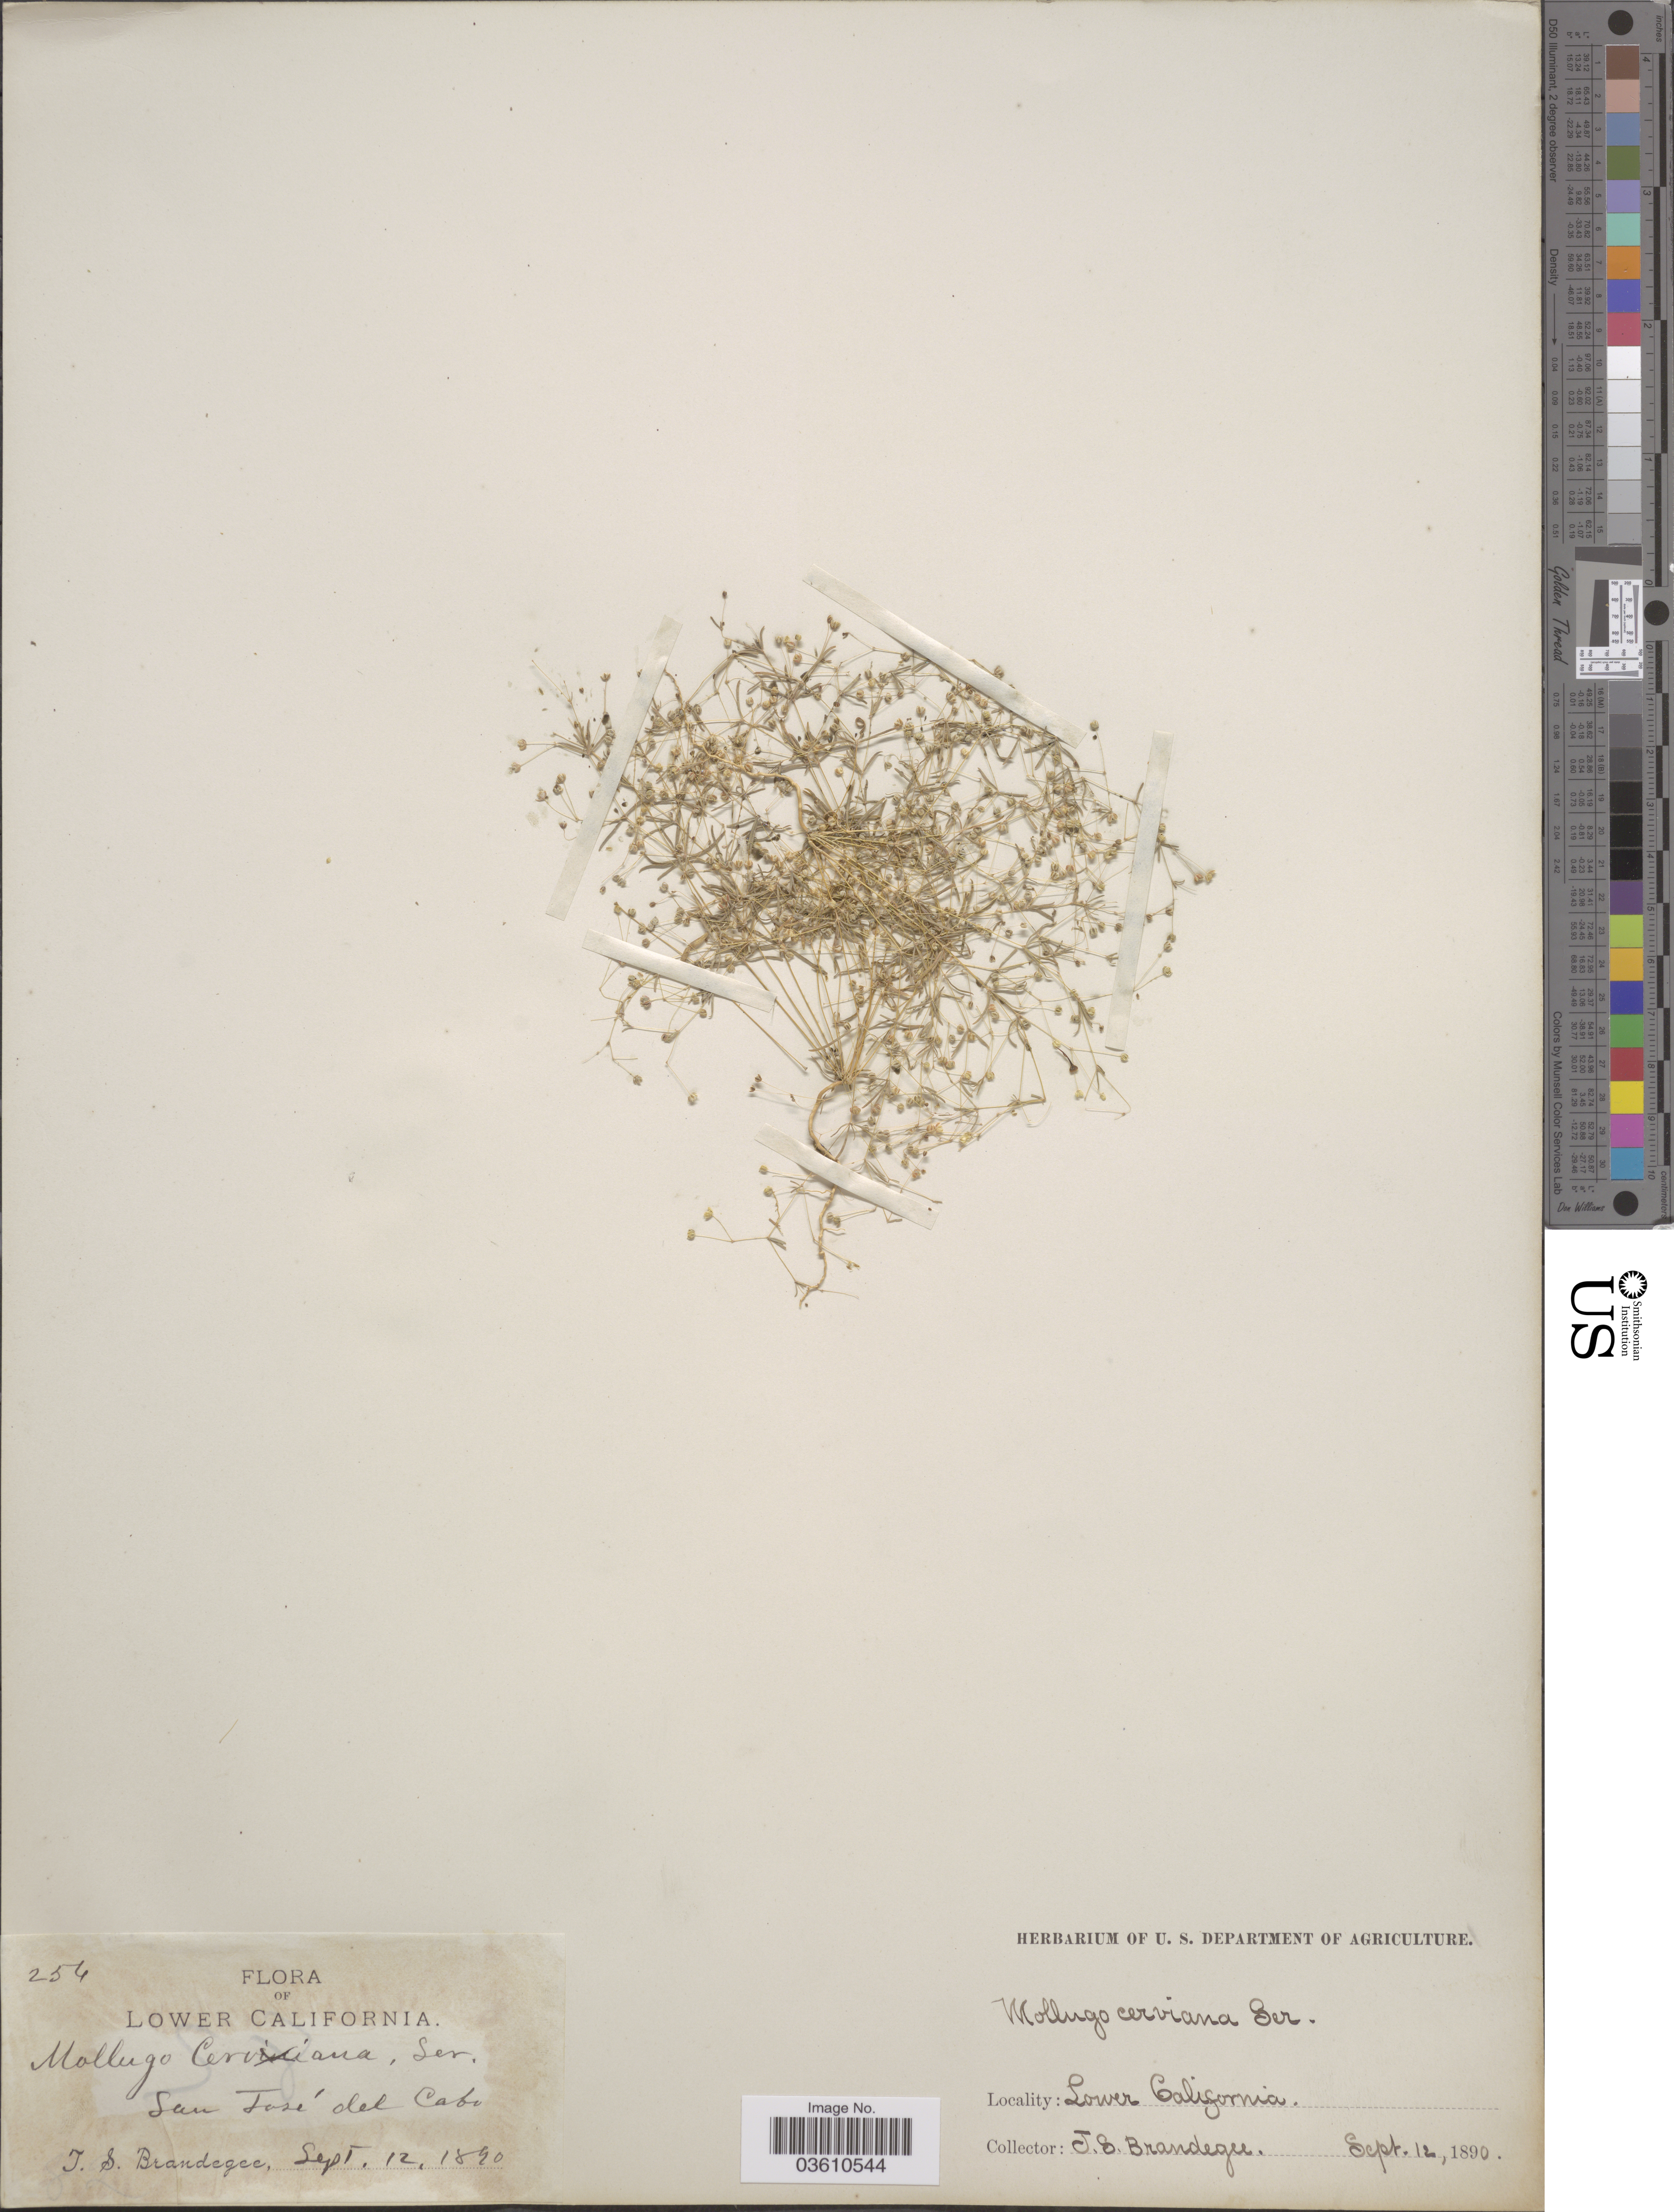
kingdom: Plantae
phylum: Tracheophyta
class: Magnoliopsida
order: Caryophyllales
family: Molluginaceae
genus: Hypertelis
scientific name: Hypertelis umbellata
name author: (Forssk.) Thulin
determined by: Strong, Mark T., (BOT), Smithsonian Institution - National Museum of Natural History (UNITED STATES)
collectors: T. S. Brandegee (herbarium)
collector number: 254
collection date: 1890-09-12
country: Mexico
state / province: Baja California Sur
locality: Lower California. San José del Cabo.